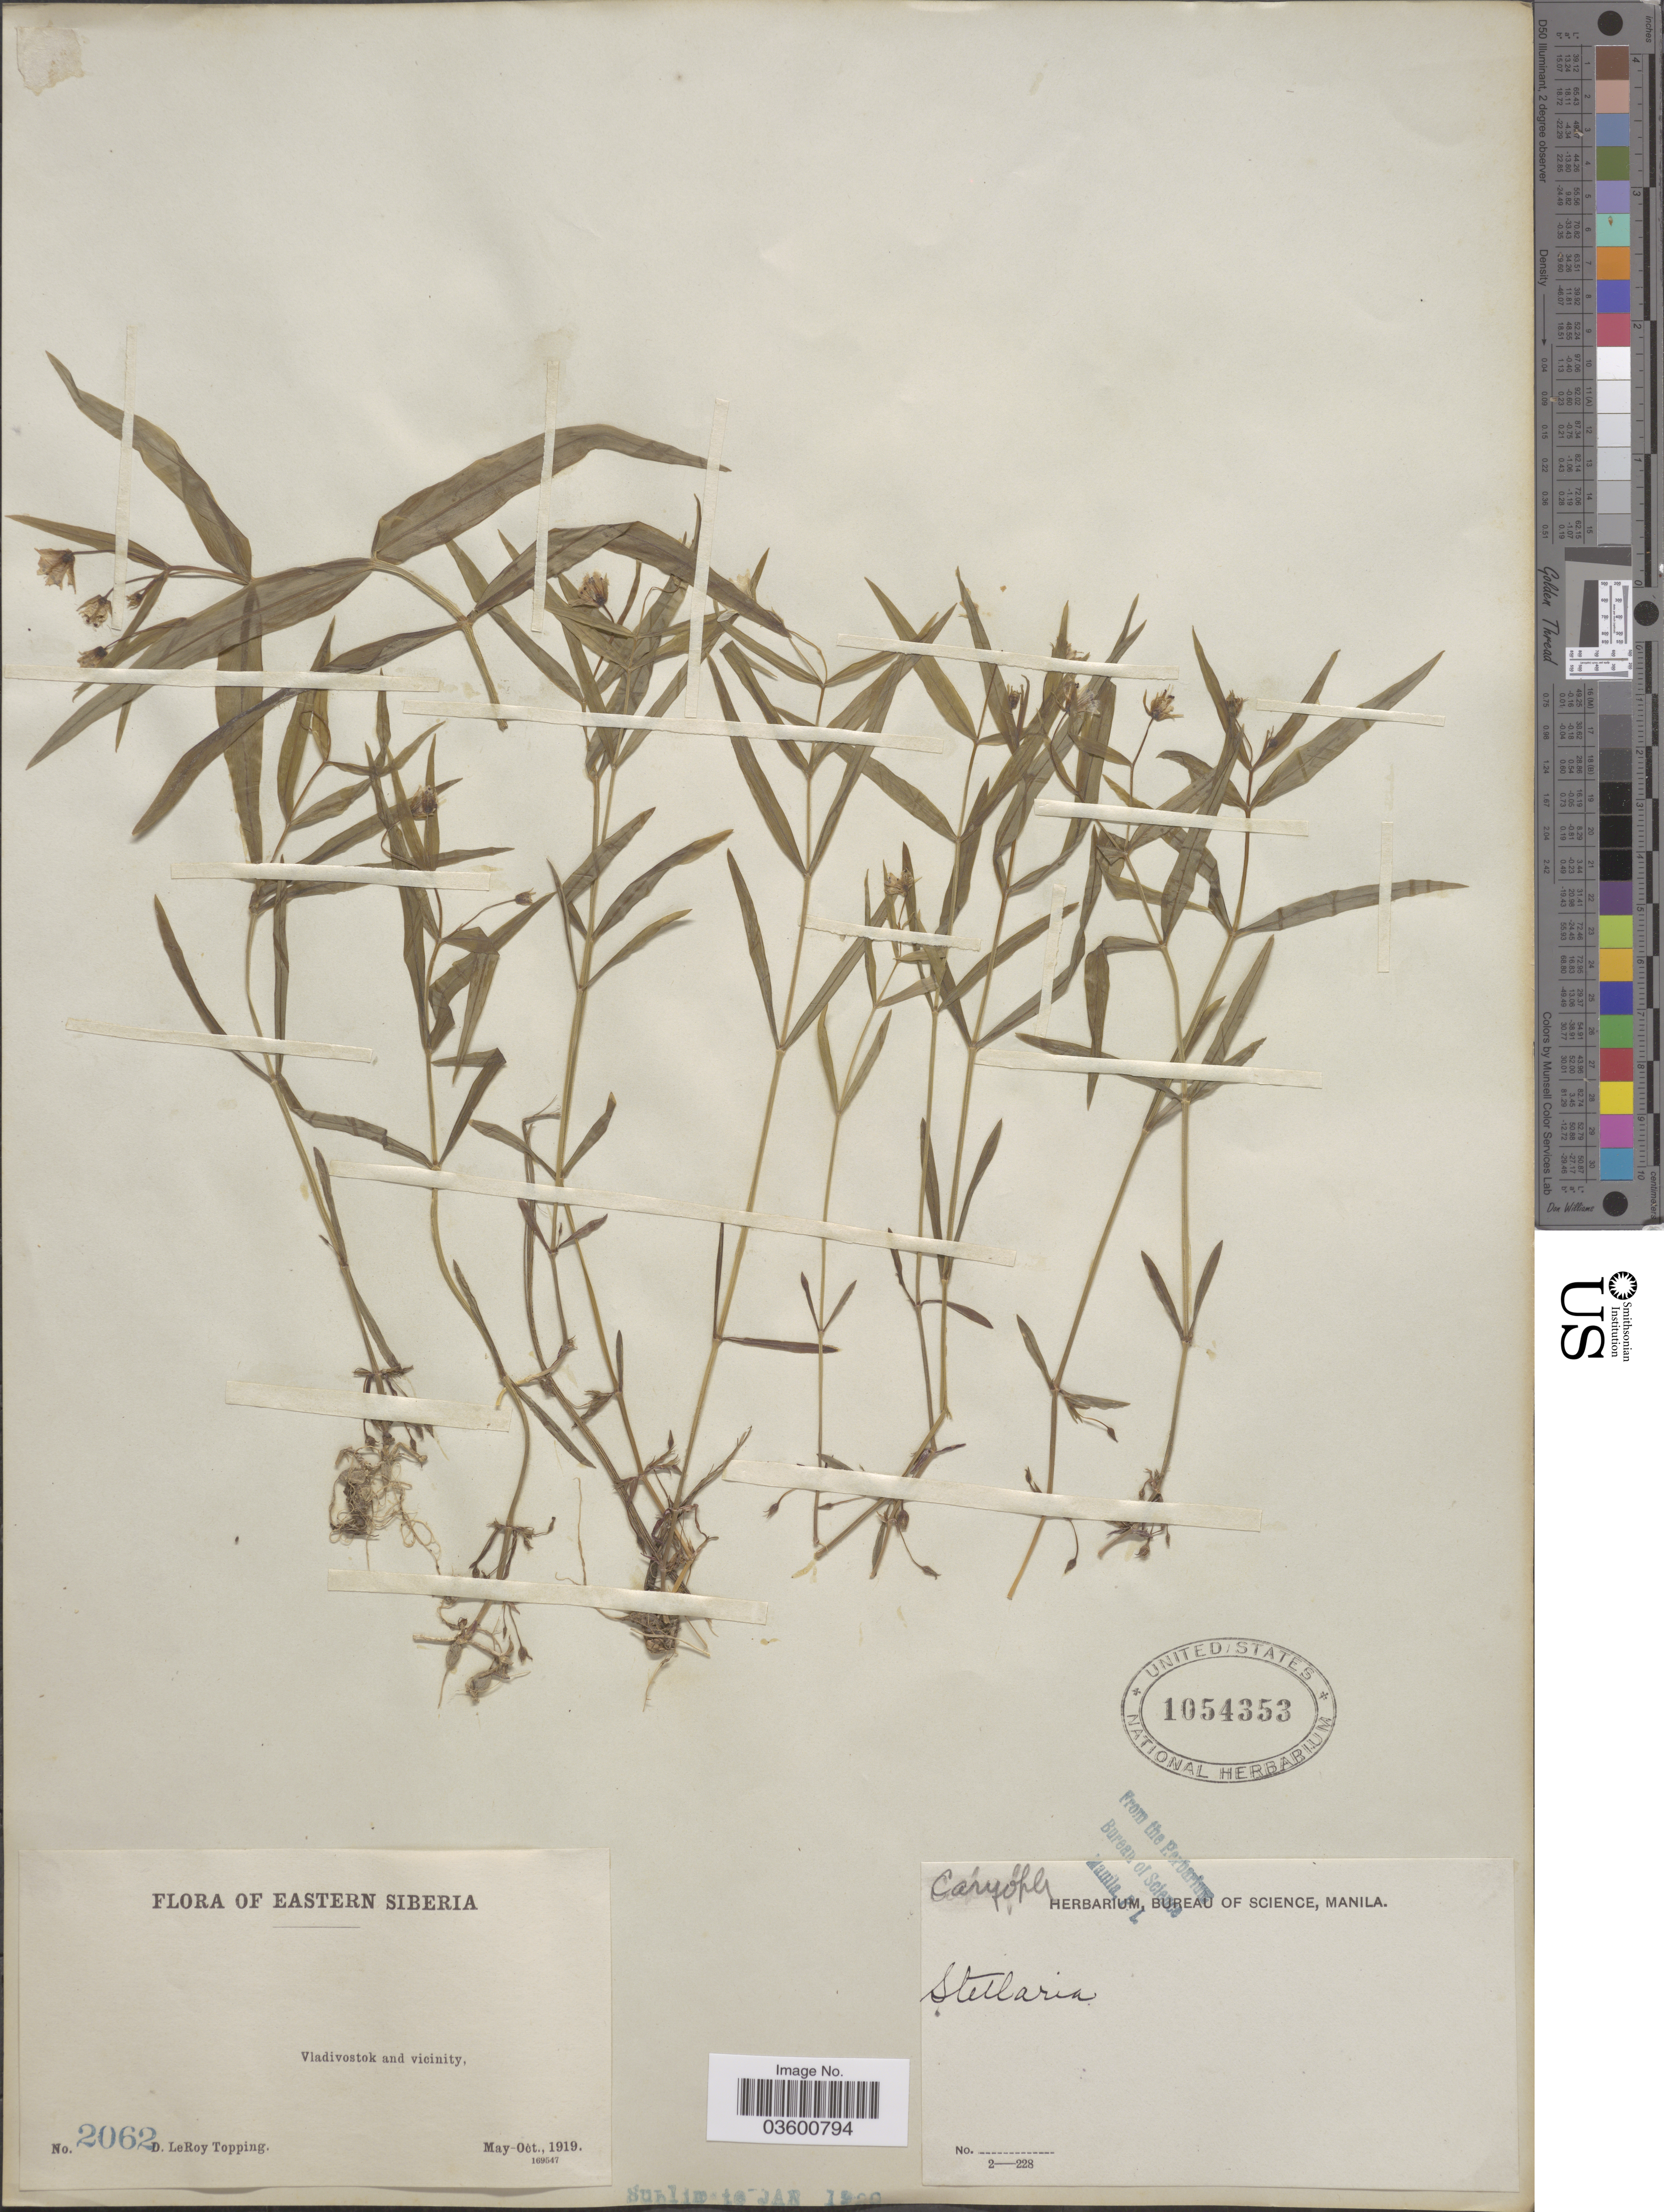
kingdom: Plantae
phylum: Tracheophyta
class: Magnoliopsida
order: Caryophyllales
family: Caryophyllaceae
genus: Stellaria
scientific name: Stellaria sp.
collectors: D. L. Topping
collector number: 2062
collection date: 1919-05/1919-10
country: Russian Federation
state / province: Primorsky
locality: Eastern Siberia. Vladivostok and vicinity.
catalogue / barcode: US 1054353